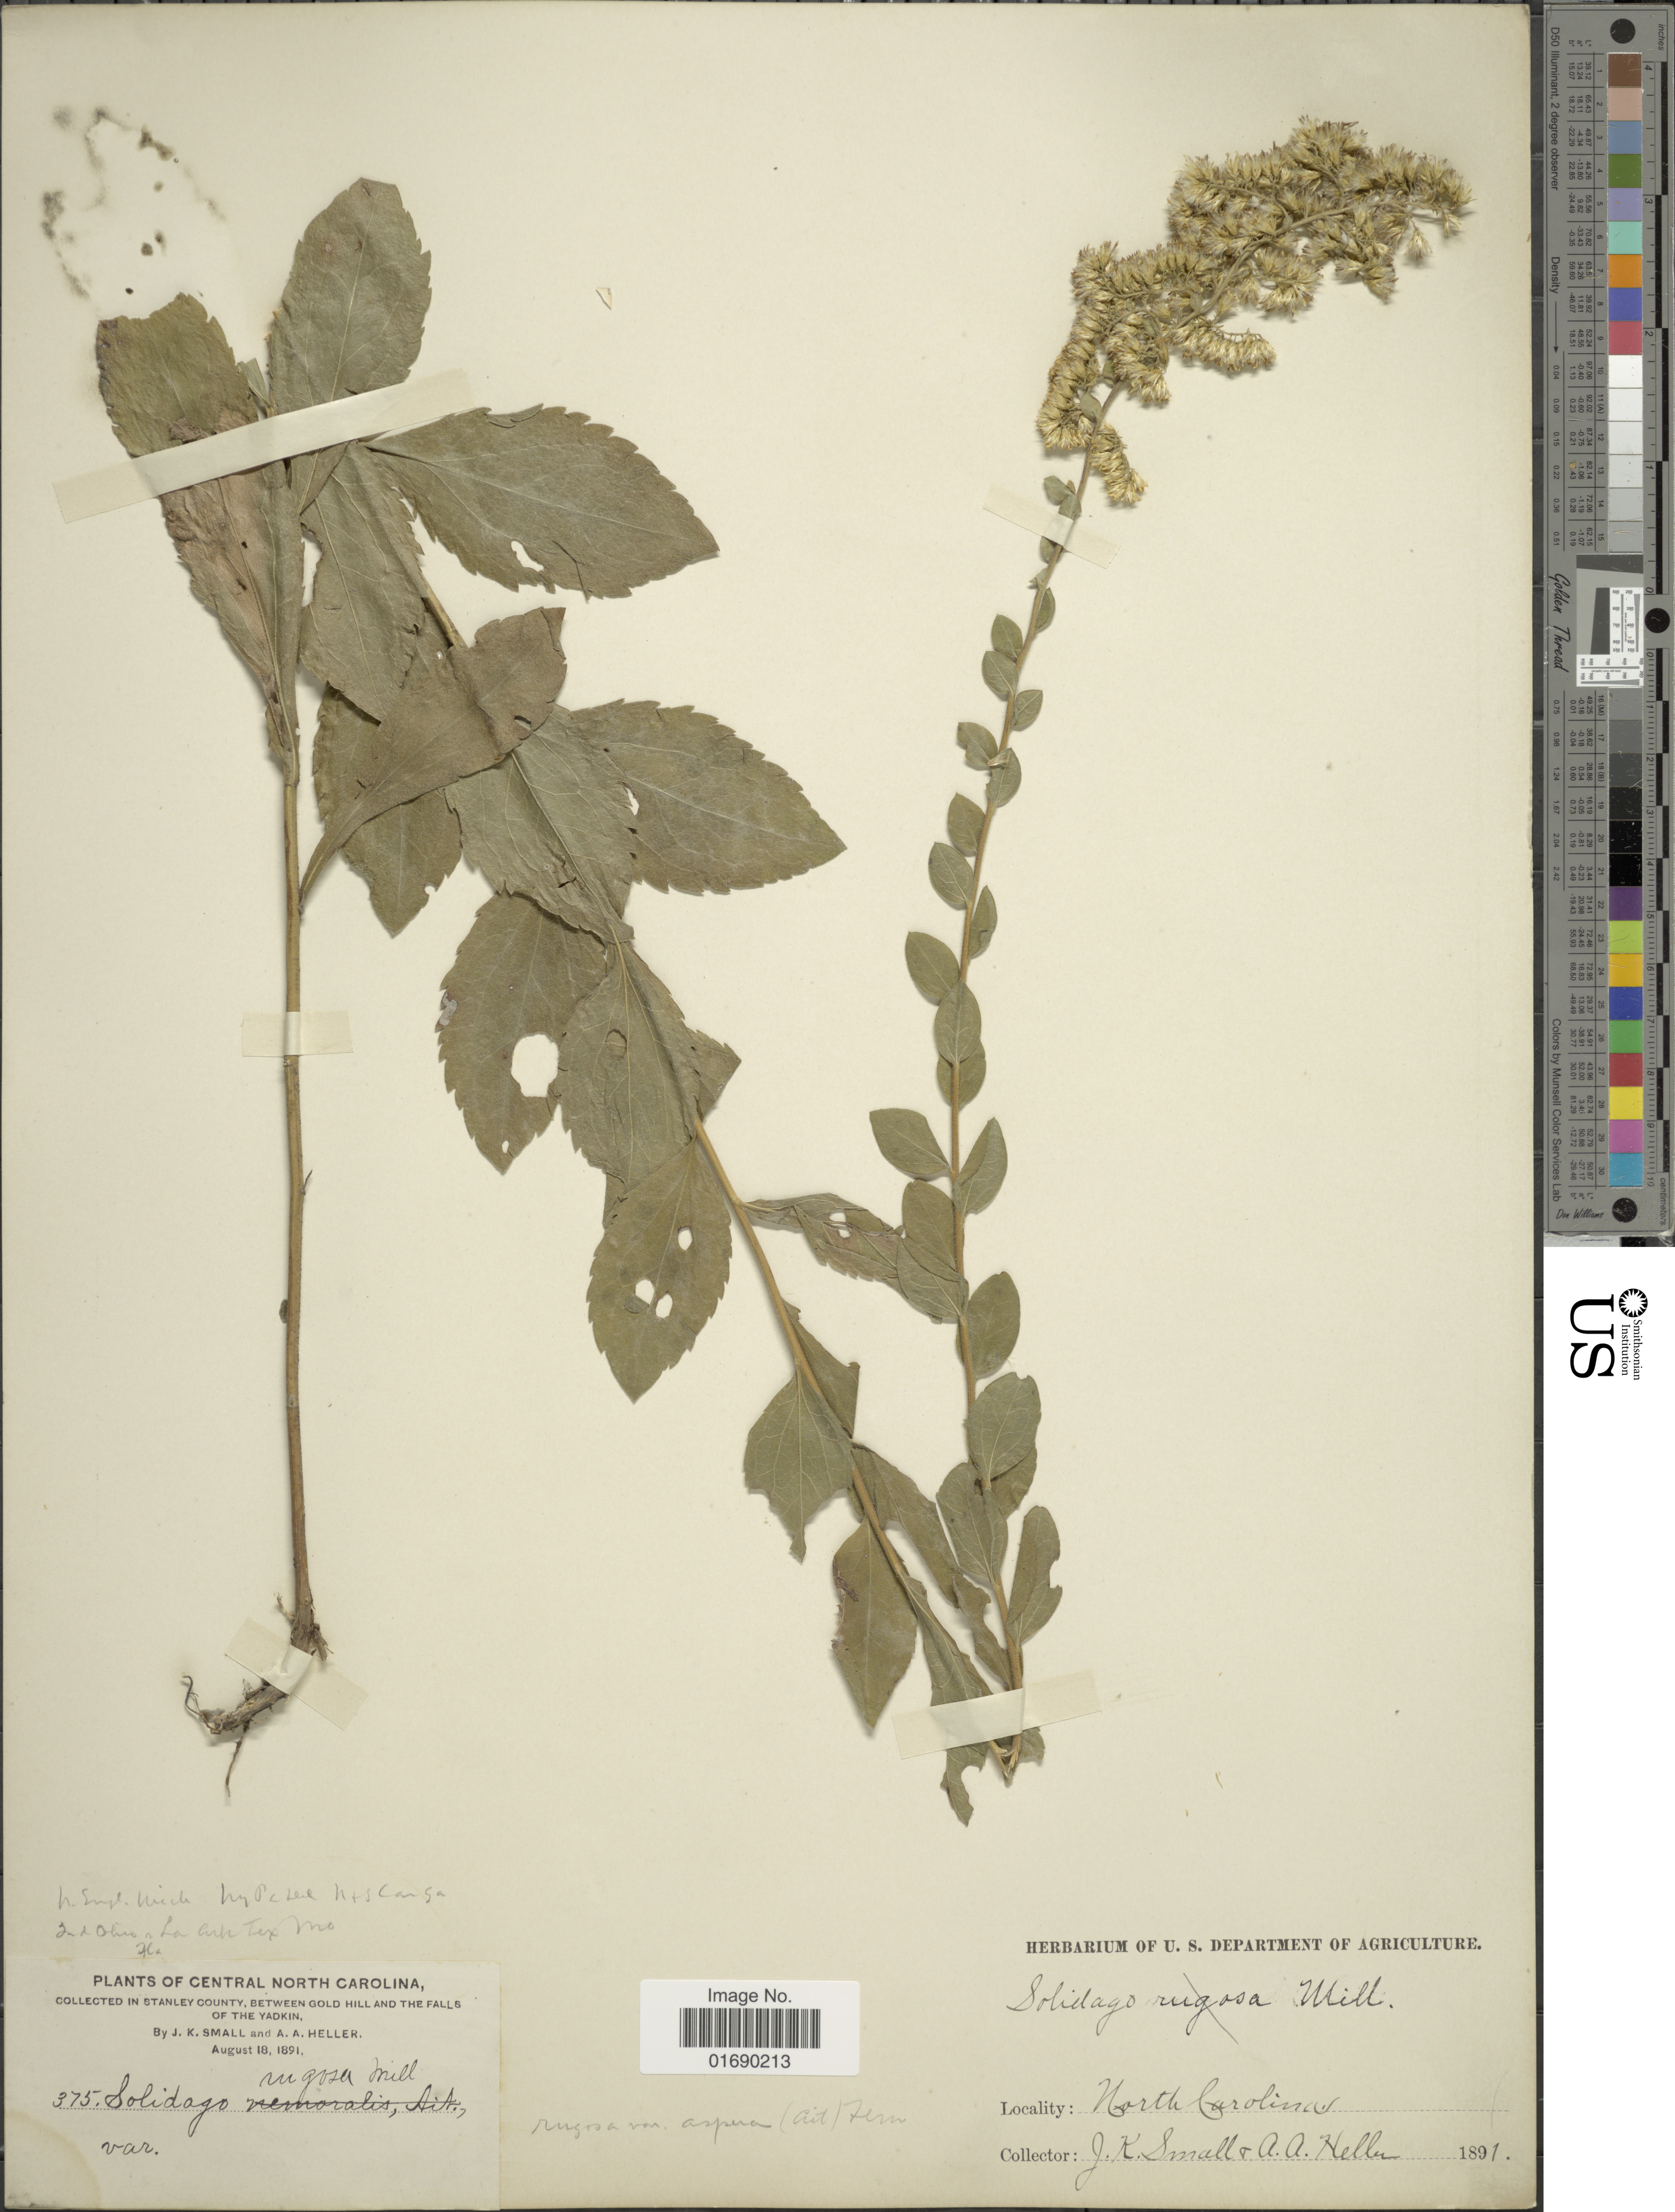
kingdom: Plantae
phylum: Tracheophyta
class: Magnoliopsida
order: Asterales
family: Asteraceae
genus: Solidago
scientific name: Solidago rugosa var. aspera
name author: (Aiton) Cronq.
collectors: J. K. Small & A. A. Heller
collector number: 375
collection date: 1891-08-18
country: United States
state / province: North Carolina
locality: Central North, in Stanley, between Gold Hill and the Falls of the Yadkin